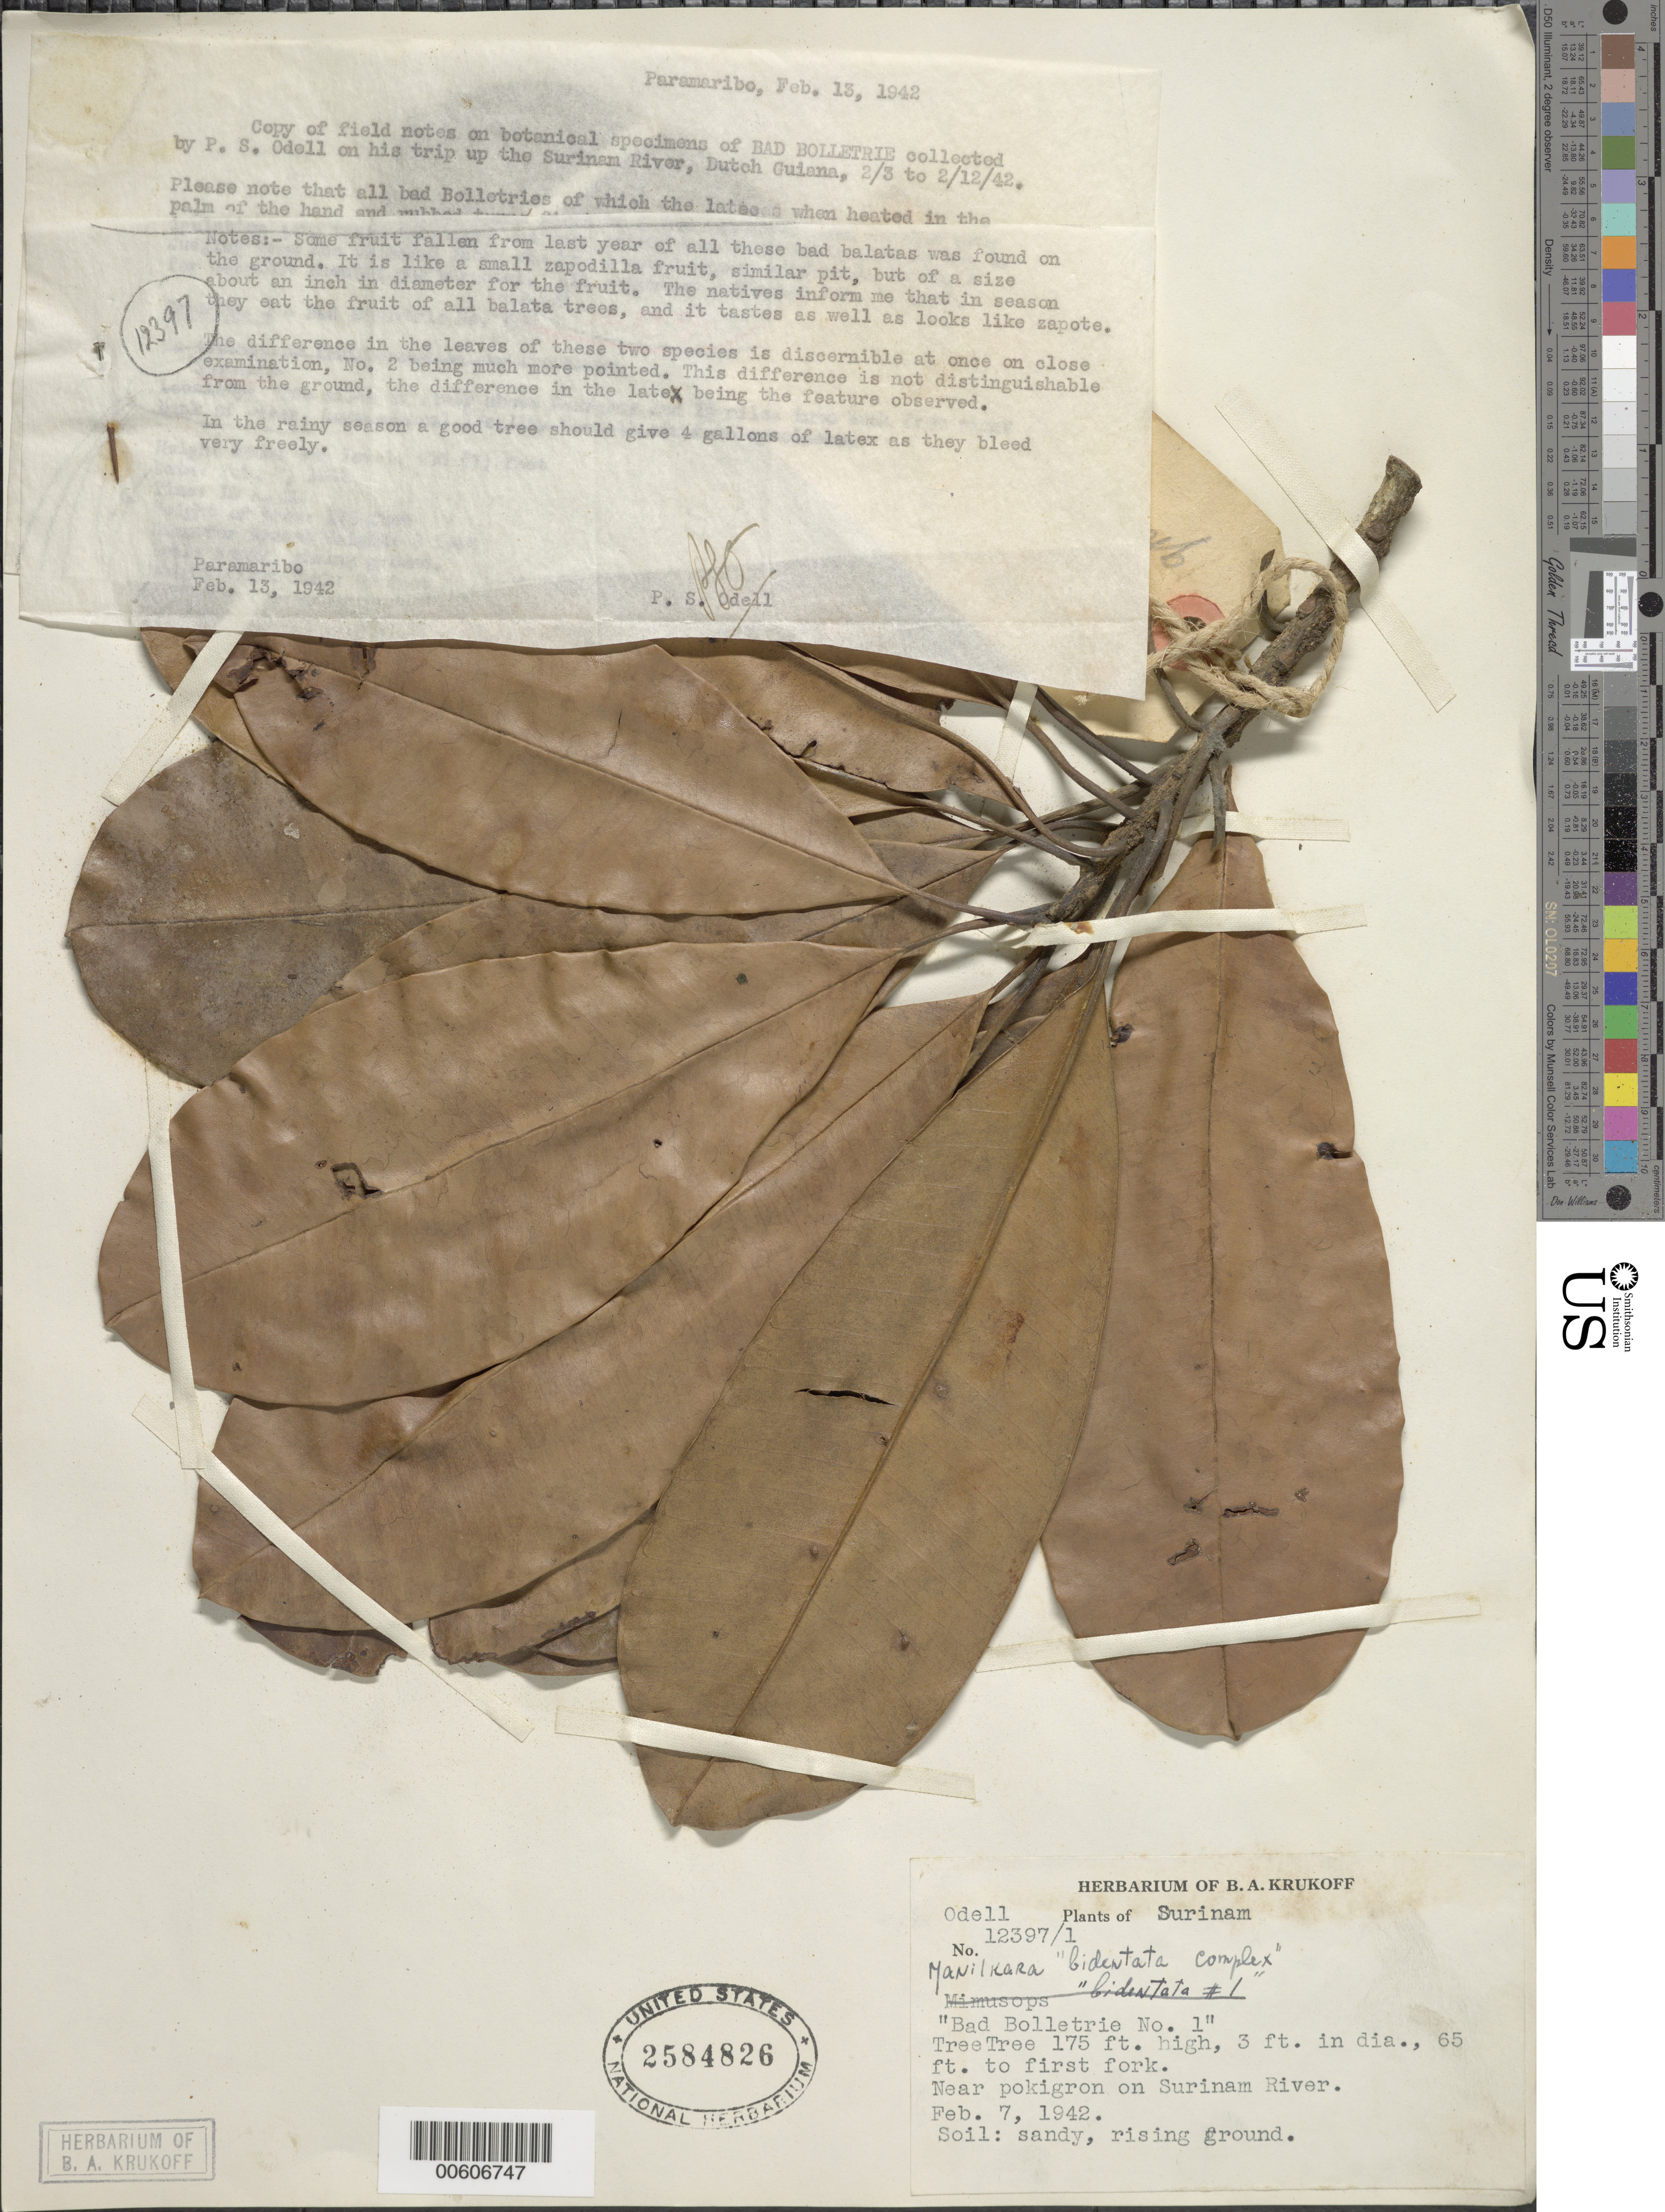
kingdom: Plantae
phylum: Tracheophyta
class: Magnoliopsida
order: Ericales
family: Sapotaceae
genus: Manilkara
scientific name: Manilkara bidentata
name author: (A. DC.) A. Chev.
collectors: -. Odell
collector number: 12397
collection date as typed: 7-Feb-42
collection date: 1942-02-07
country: Suriname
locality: SURINAME R., near Pokigron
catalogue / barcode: US 2584826